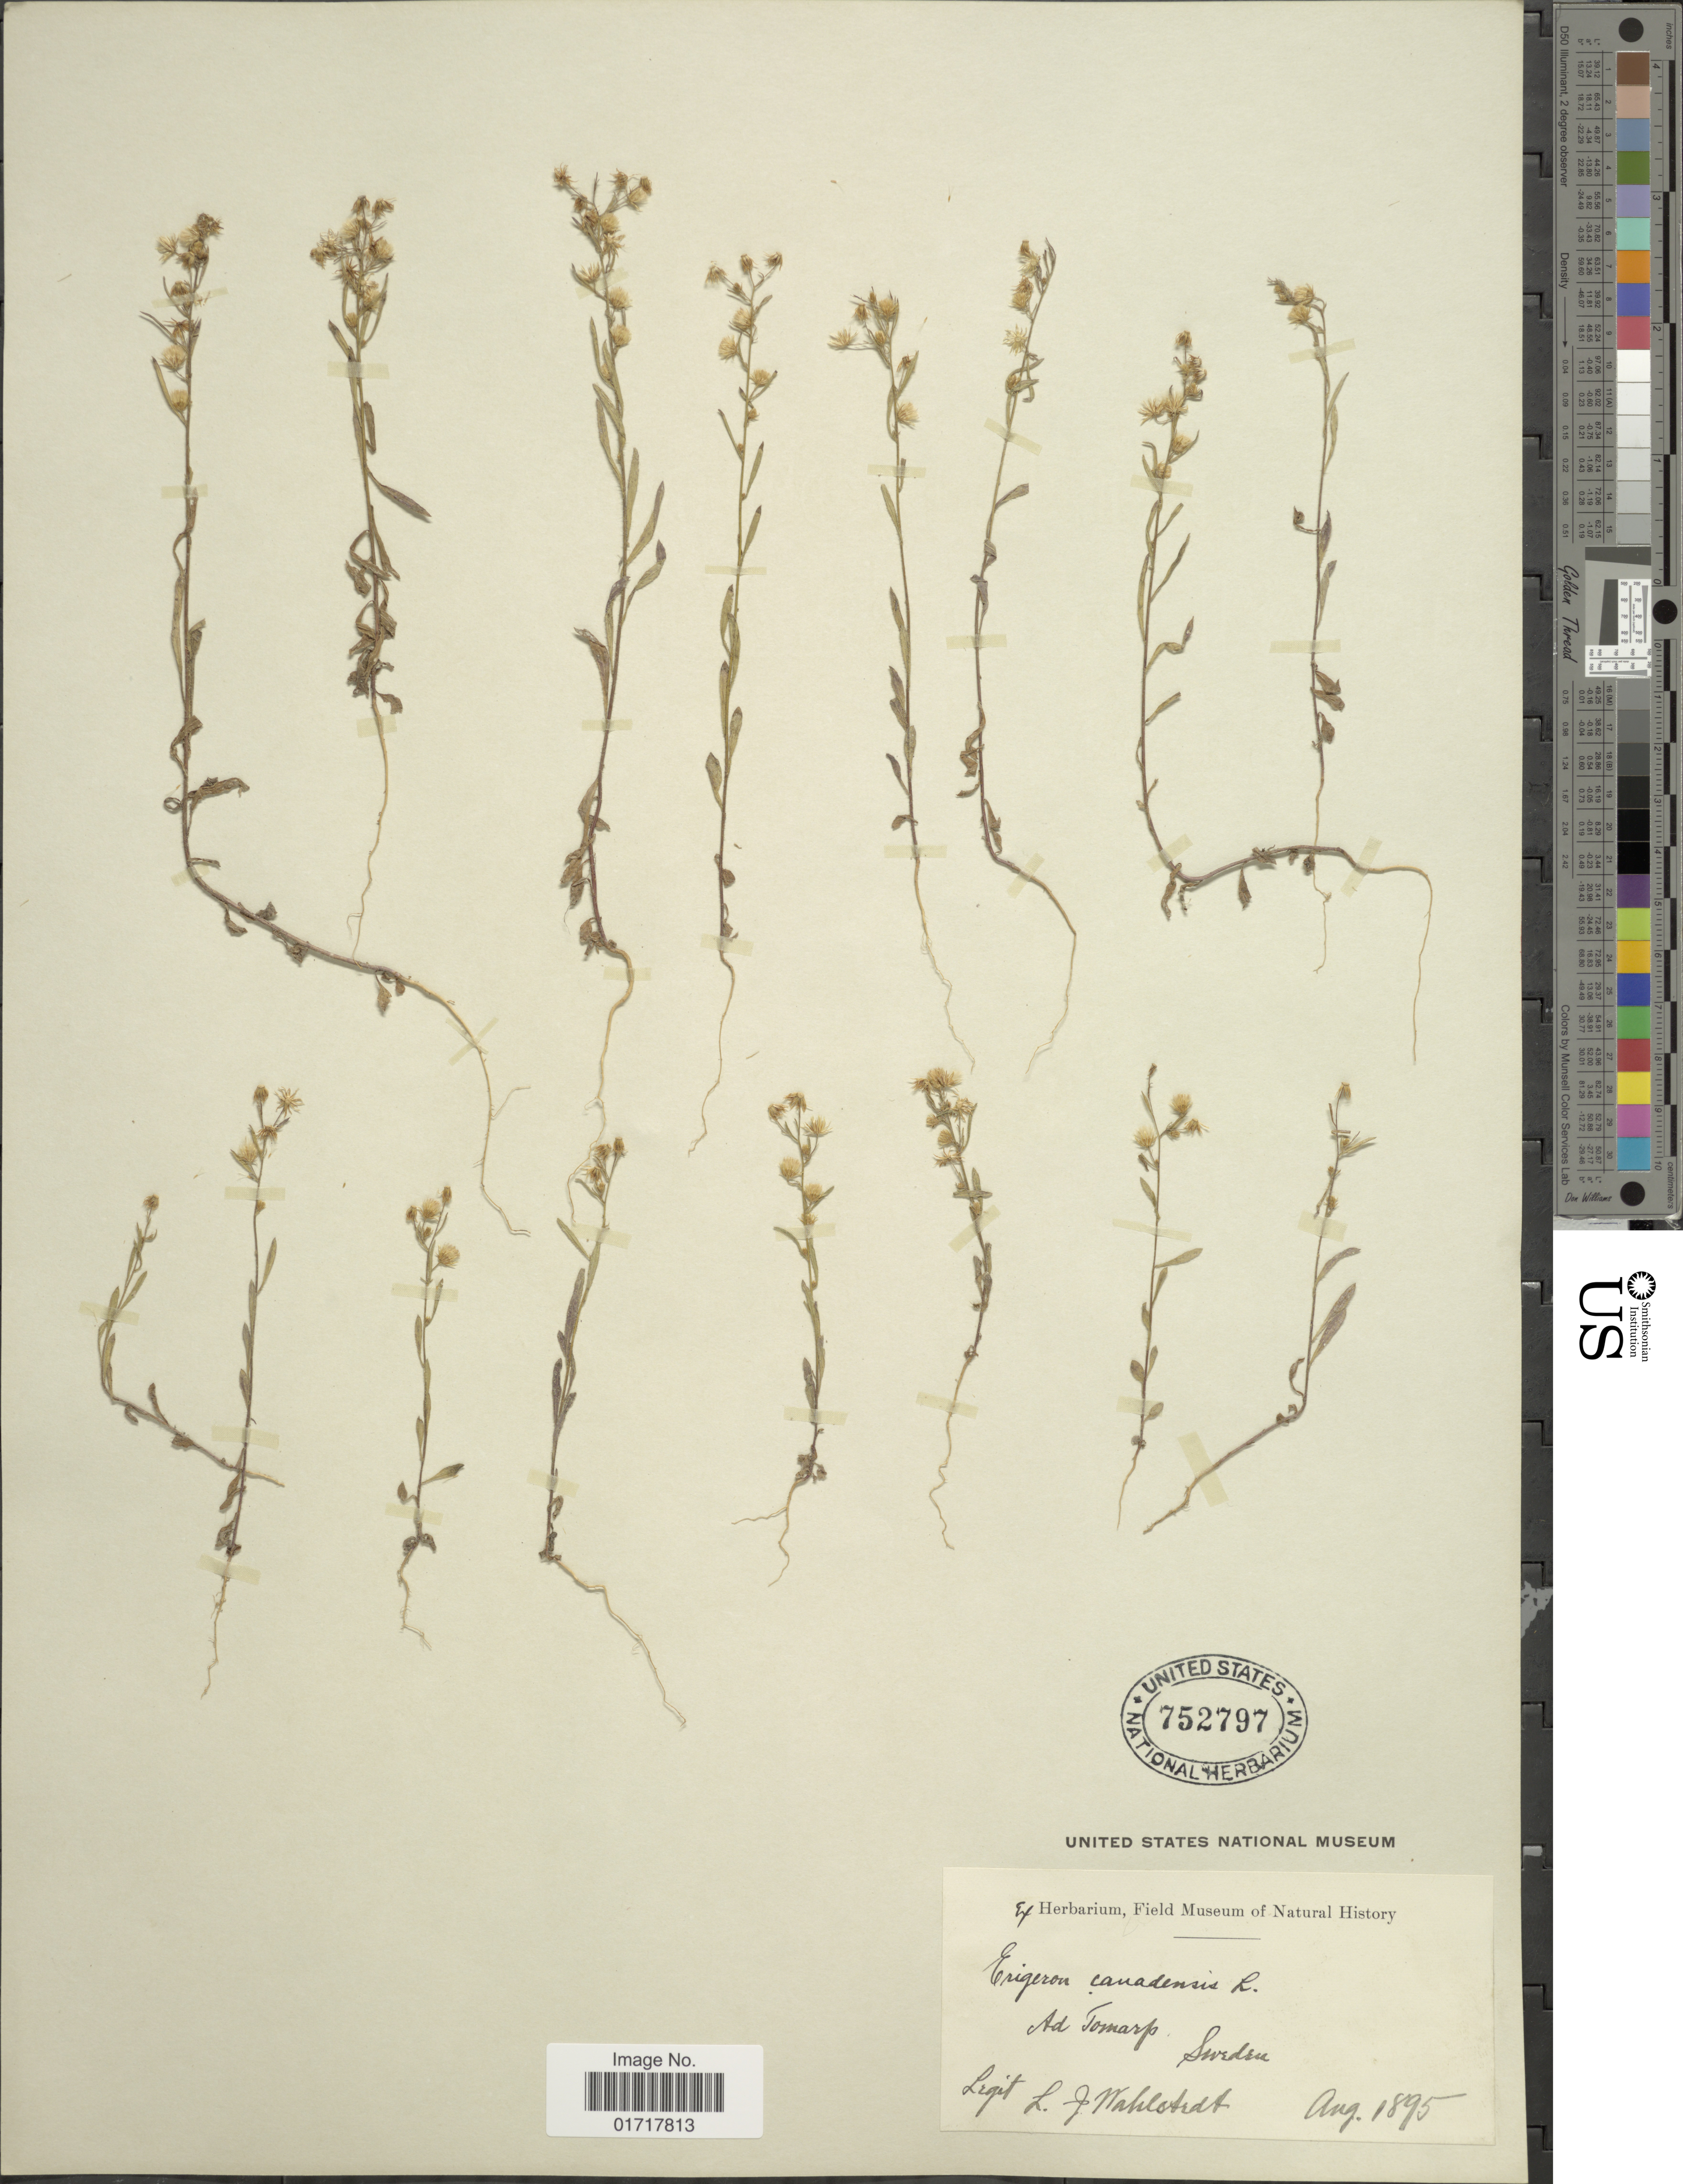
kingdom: Plantae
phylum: Tracheophyta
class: Magnoliopsida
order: Asterales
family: Asteraceae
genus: Conyza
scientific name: Conyza canadensis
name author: (L.) Cronq.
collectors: L. J. Wahlstedt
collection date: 1895-08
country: Sweden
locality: Ad Tomarp, Sweden.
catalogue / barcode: US 752797